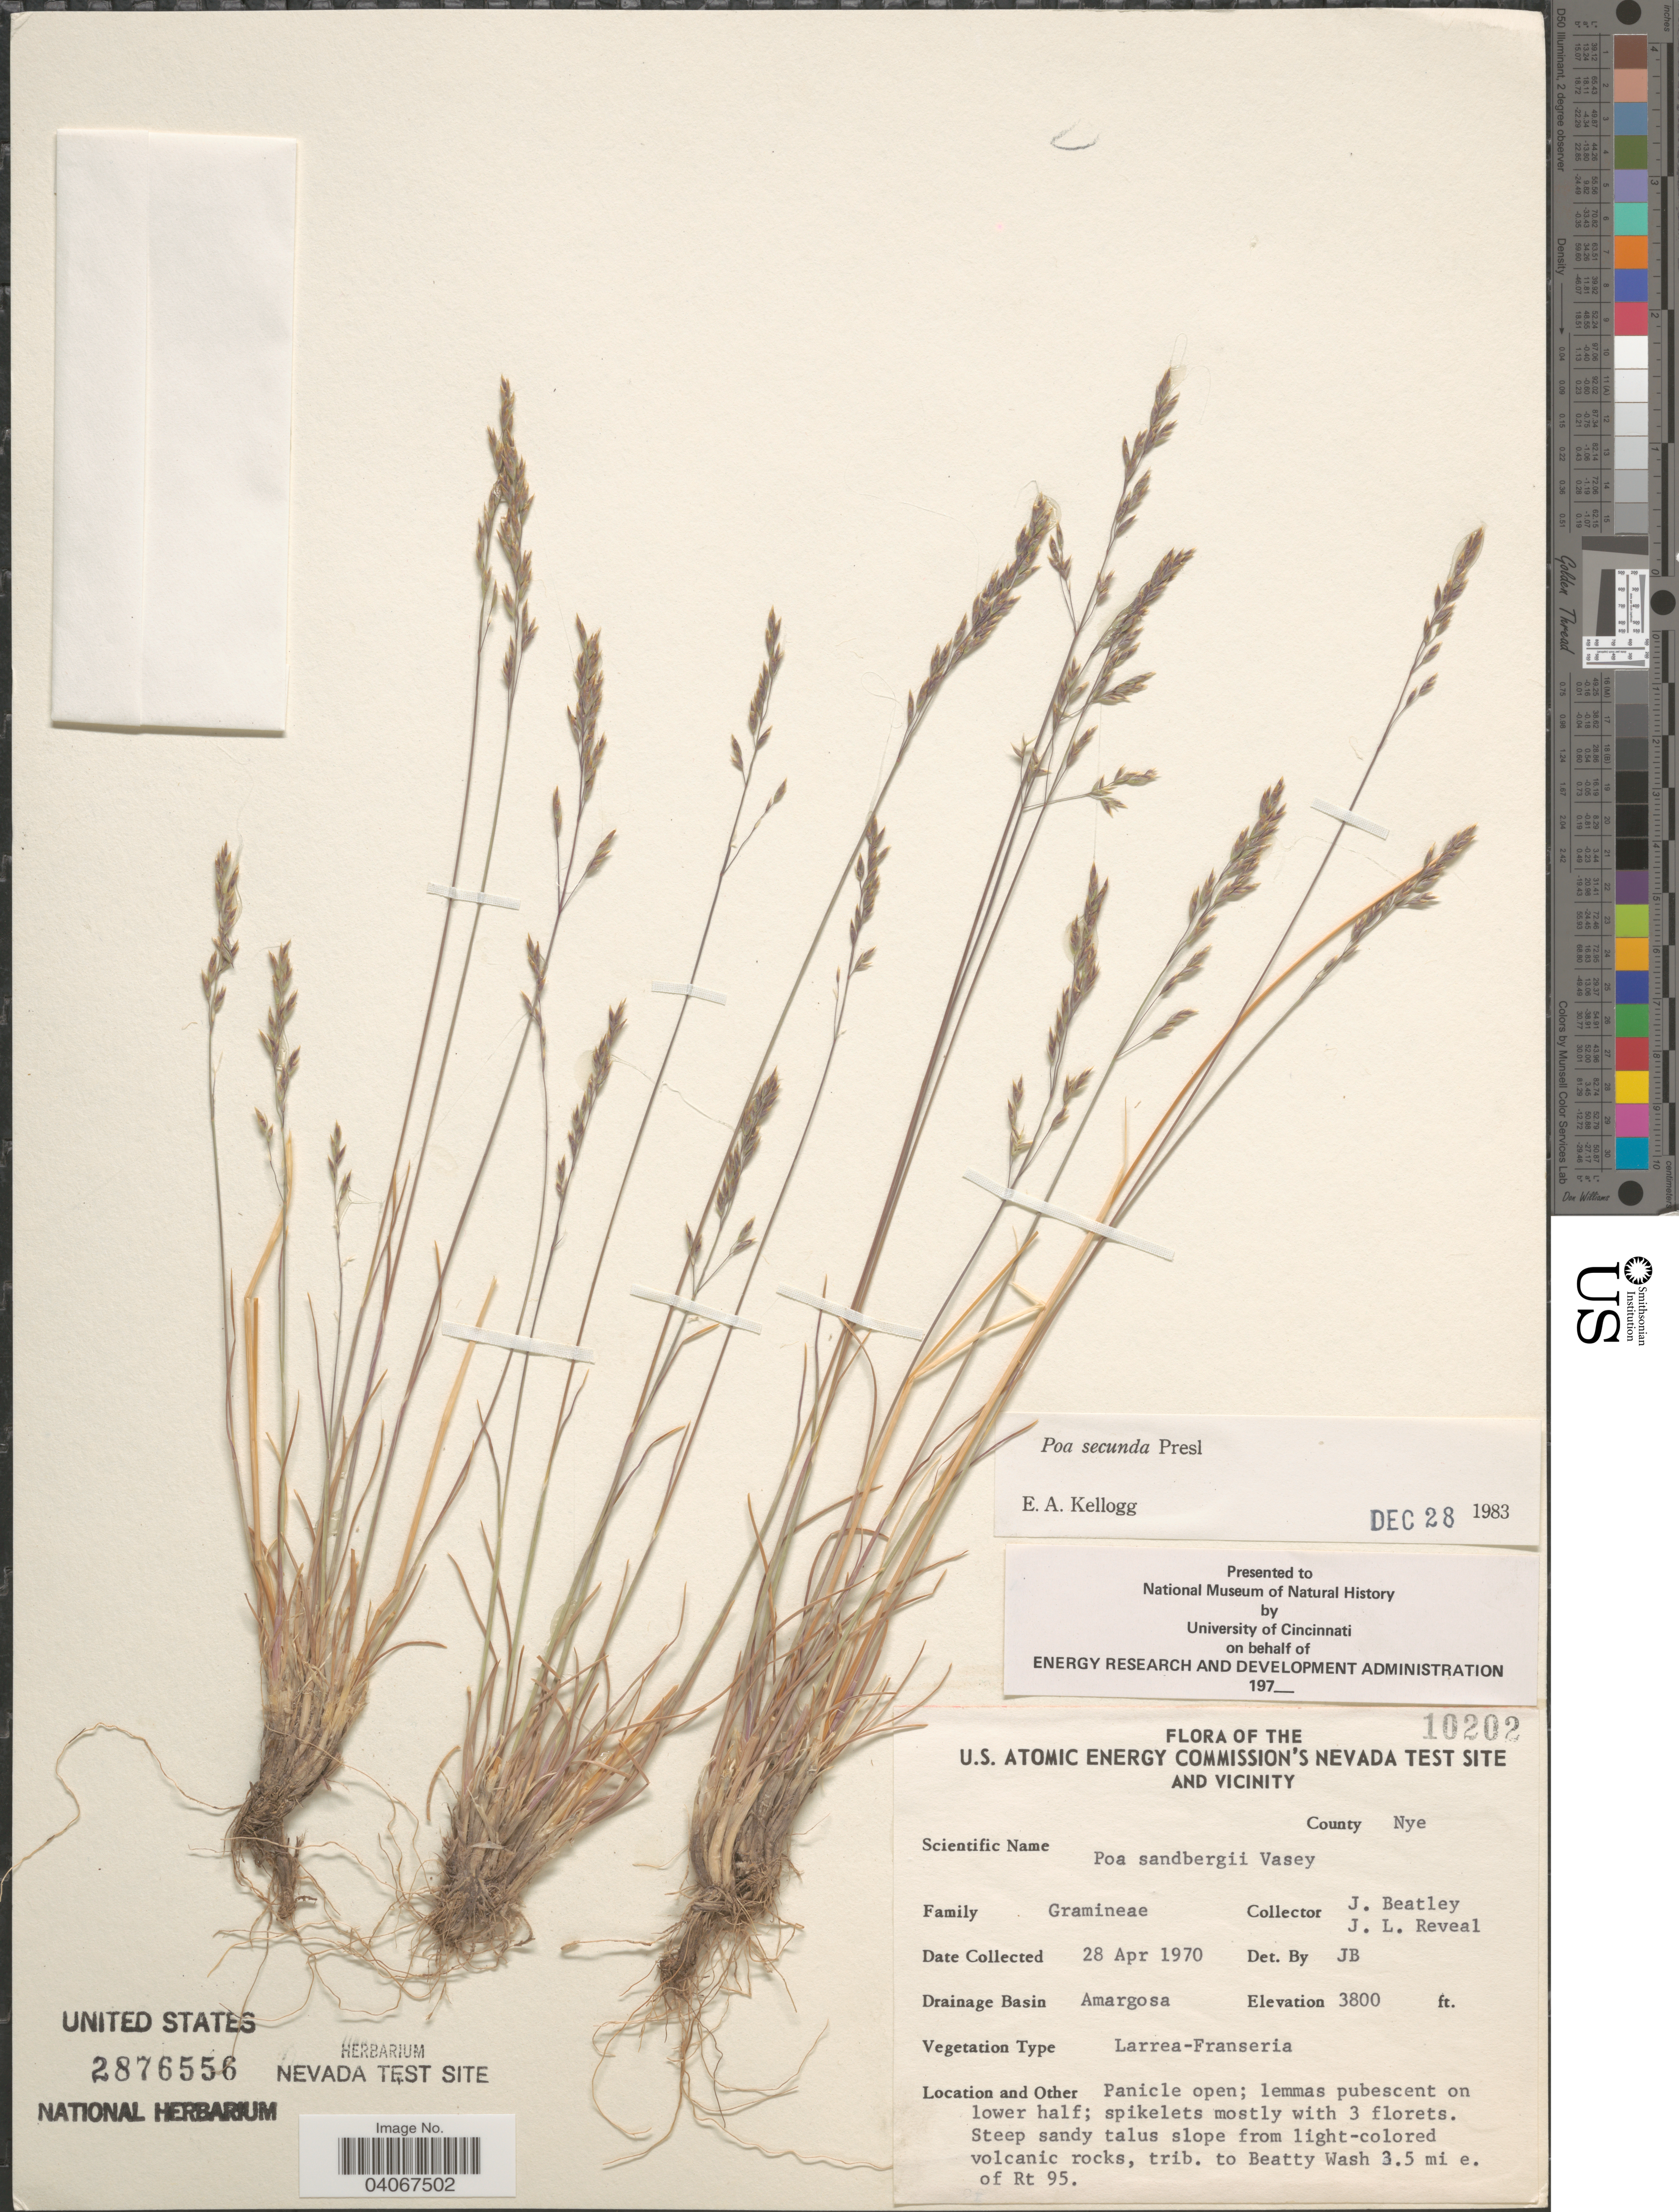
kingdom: Plantae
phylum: Tracheophyta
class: Liliopsida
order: Poales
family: Poaceae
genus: Poa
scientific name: Poa secunda subsp. secunda var. secunda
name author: J. Presl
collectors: J. C. Beatley & J. L. Reveal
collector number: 10202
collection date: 1970-04-28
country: United States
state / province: Nevada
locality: The U.S. Atomic Energy Commission's Nevada Test Site and Vicinity. County Nye. Drainage Basin Amargosa. Steep sandy slope from light-colored volcanic rocks, trib. to Beatty Wash 3.5 mi e. of Rt 95.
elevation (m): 1158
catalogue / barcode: US 2876556